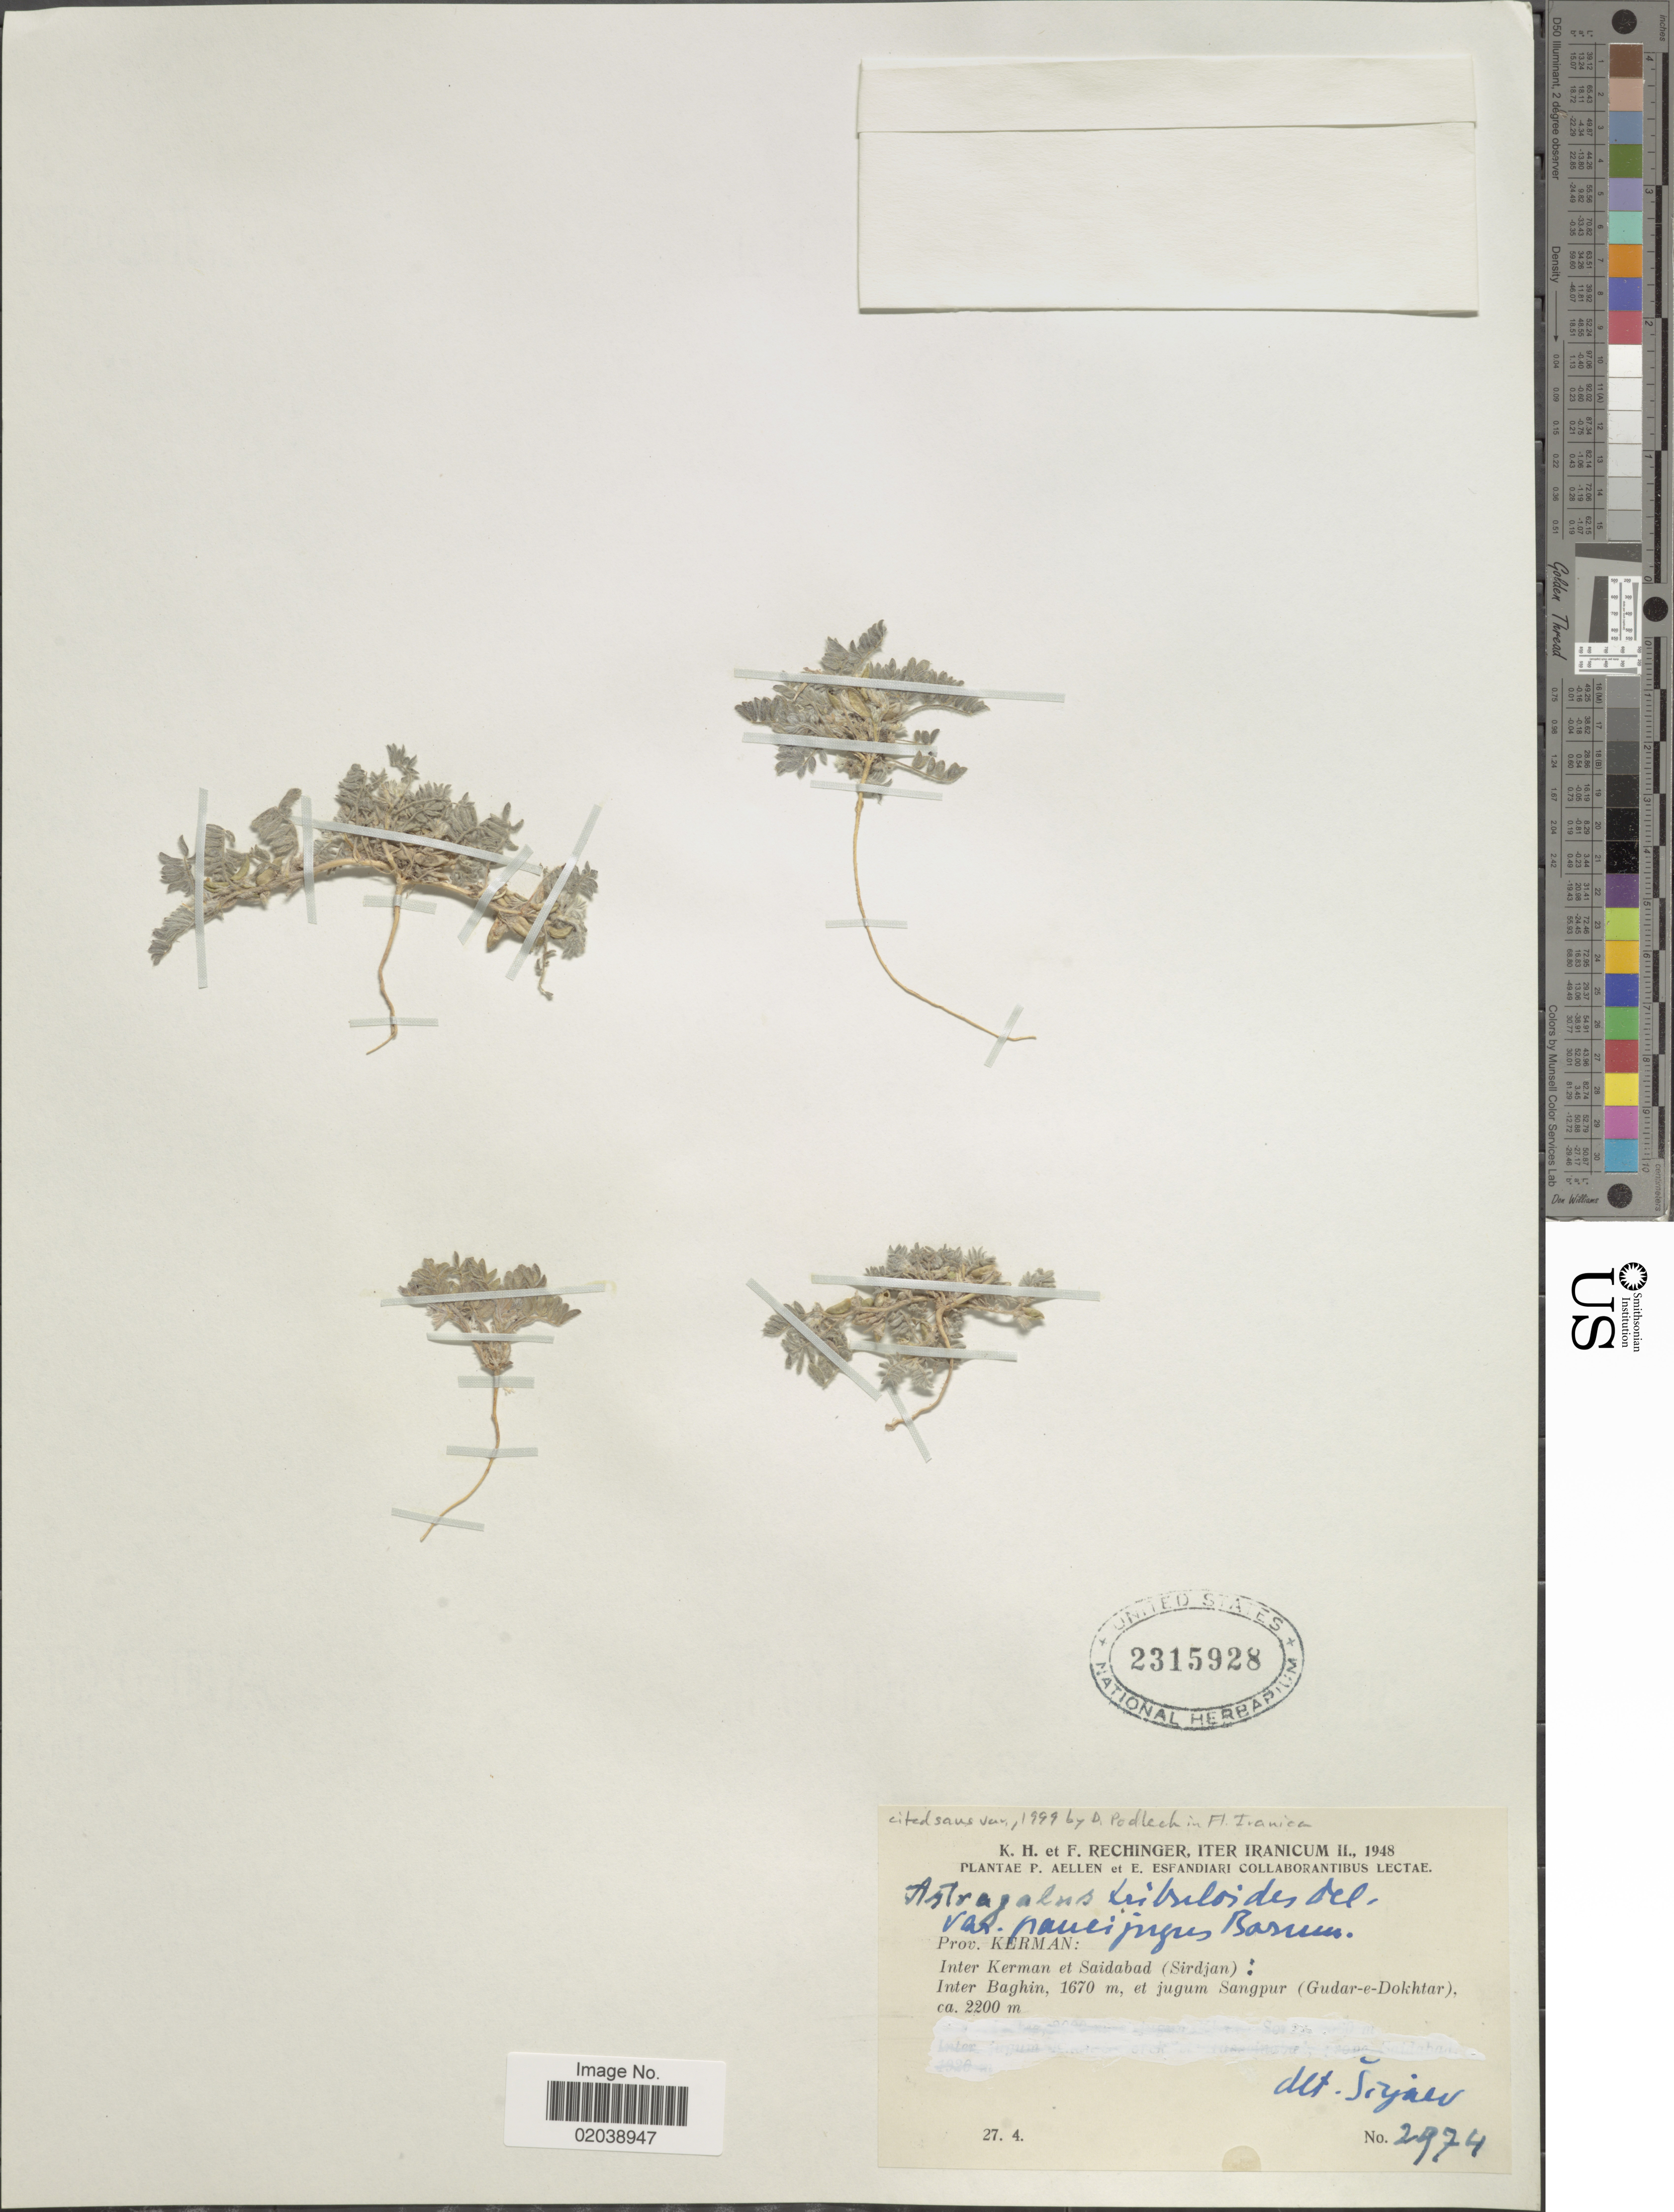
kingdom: Plantae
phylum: Tracheophyta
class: Magnoliopsida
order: Fabales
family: Fabaceae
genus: Astragalus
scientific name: Astragalus tribuloides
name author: Delile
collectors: K. H. Rechinger & F. Rechinger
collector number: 2974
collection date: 1948-04-27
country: Iran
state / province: Kerman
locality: Prov. Kerman: Inter Kerman et Saidabad (Sirdjan) Inter Baghin, et jugum Sangpur (Gudar-e-Dokhtar)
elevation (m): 2200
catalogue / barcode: US 2315928